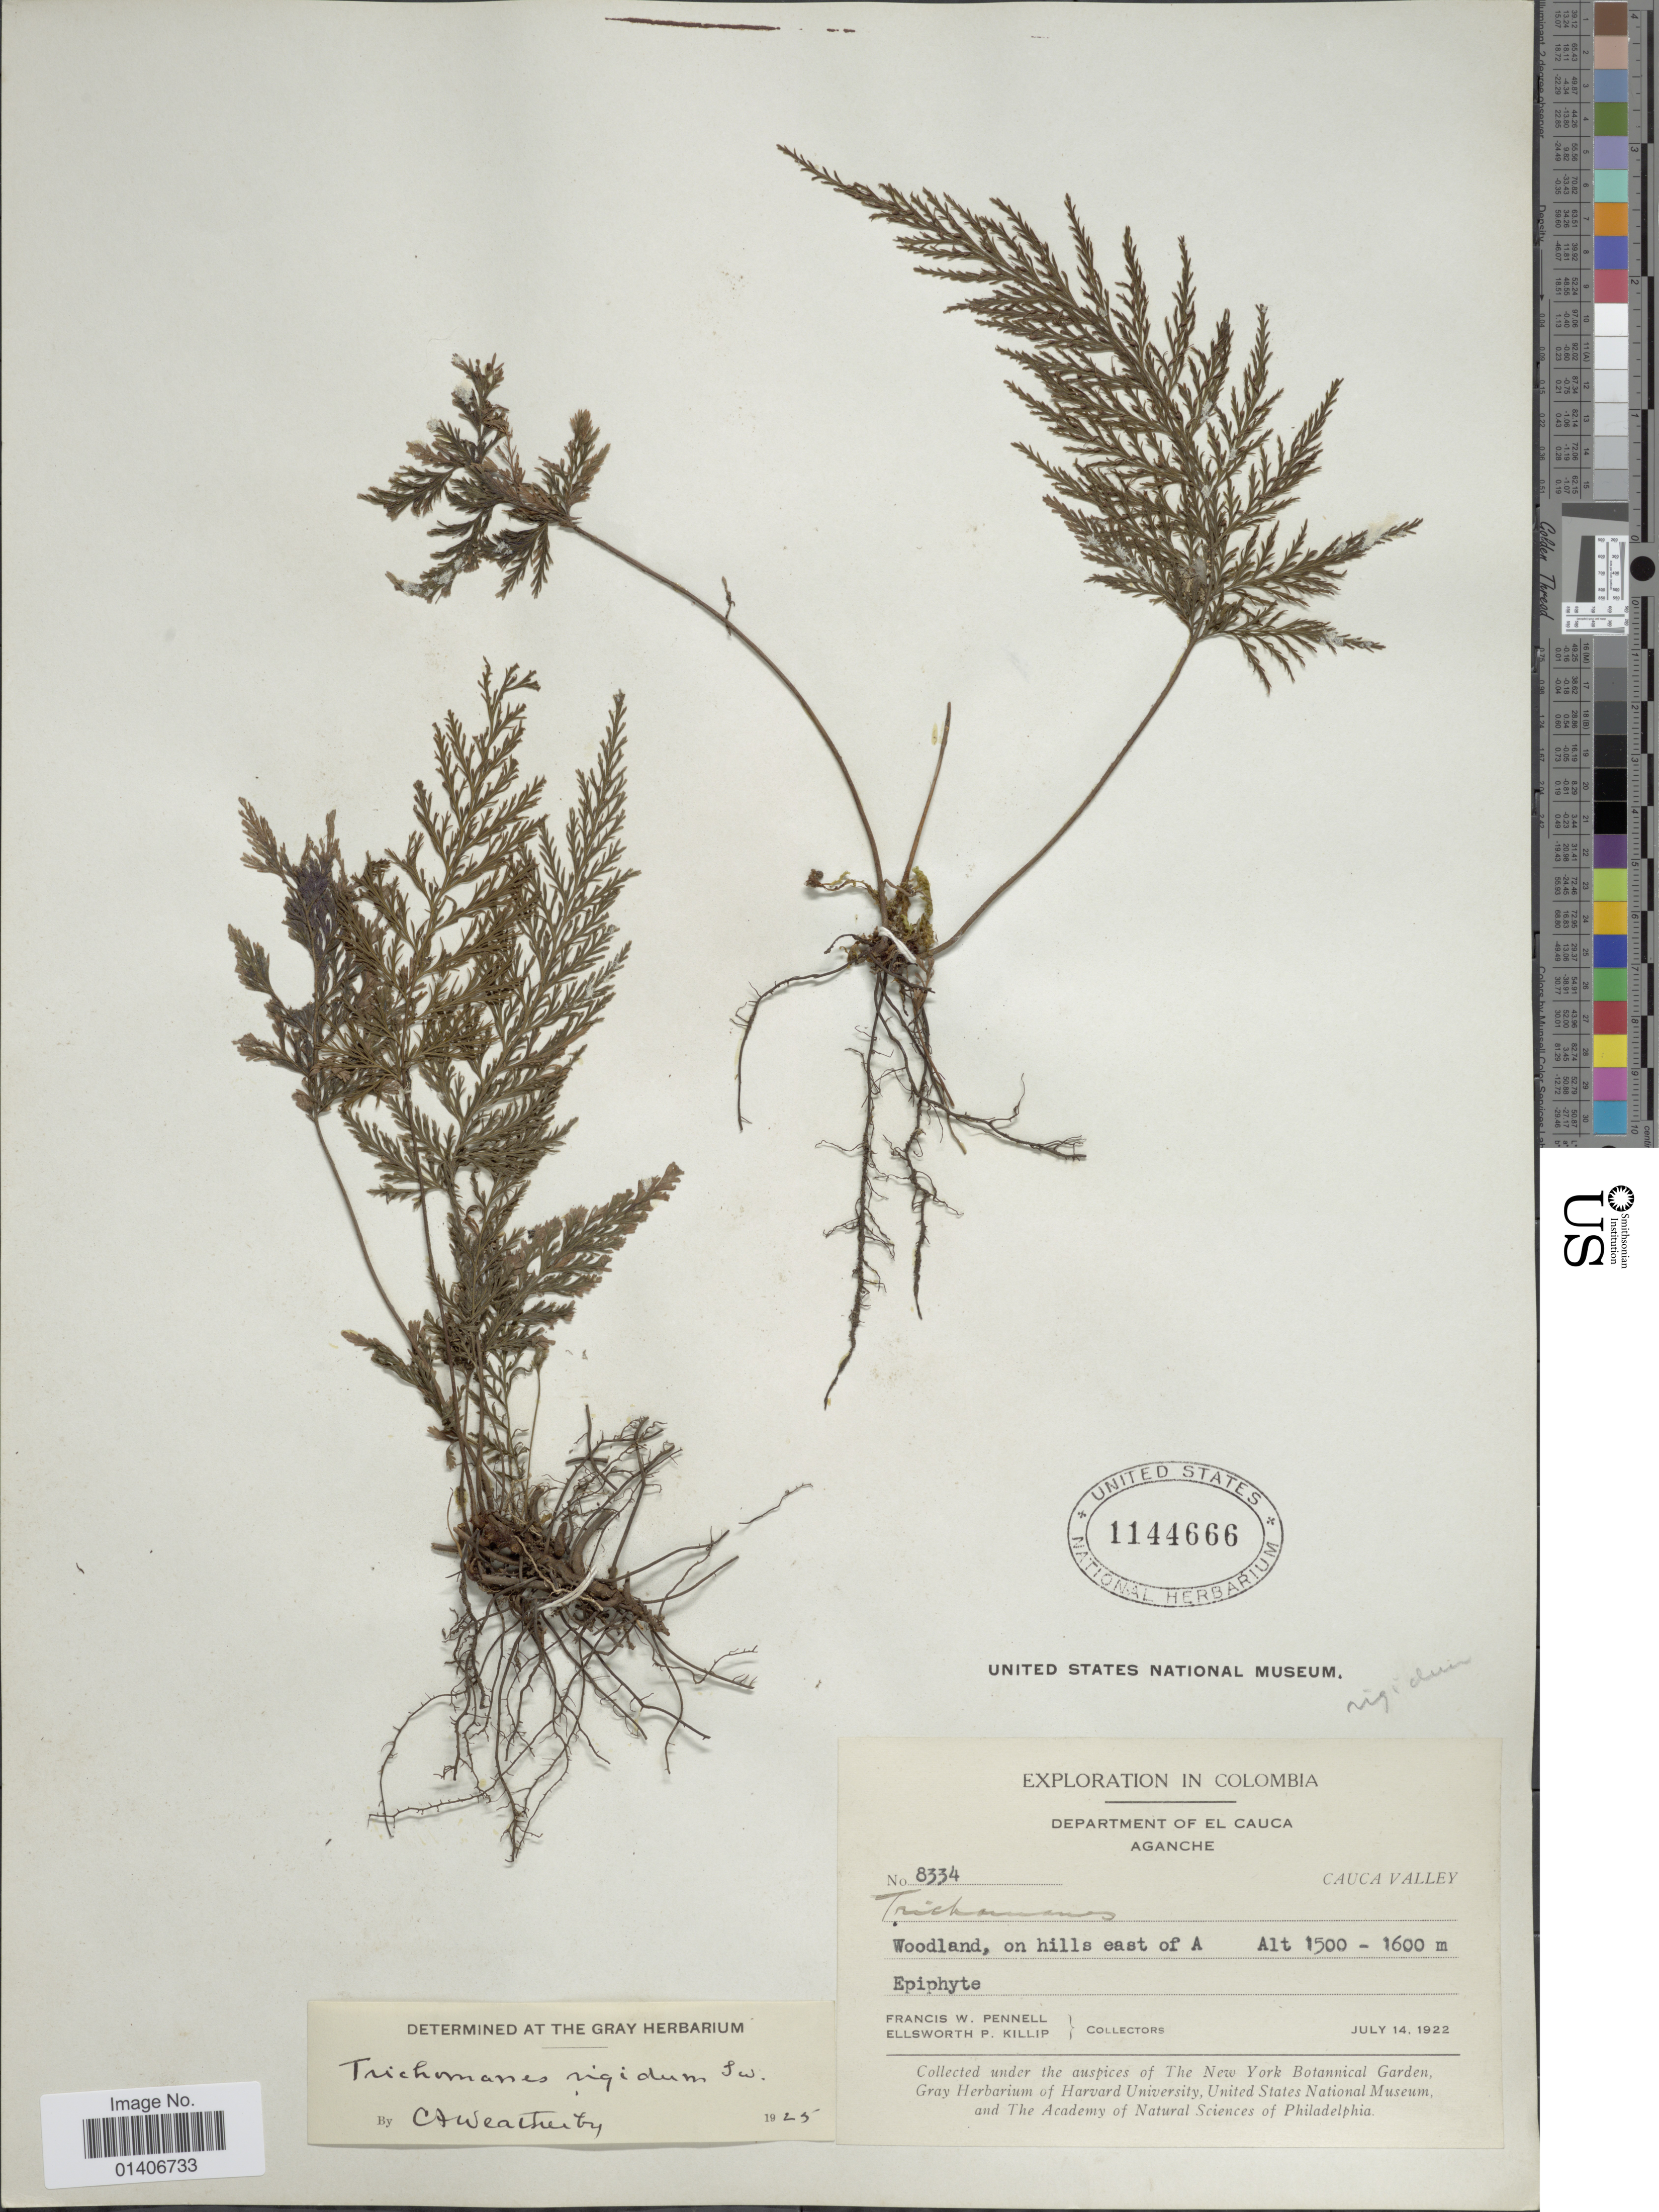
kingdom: Plantae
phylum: Tracheophyta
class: Polypodiopsida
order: Hymenophyllales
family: Hymenophyllaceae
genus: Abrodictyum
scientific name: Abrodictyum rigidum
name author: (Sw.) Ebihara & Dubuisson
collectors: F. W. Pennell & E. P. Killip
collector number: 8334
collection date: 1922-07-14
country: Colombia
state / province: Cauca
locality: Department of El Cauca Aganche, cauca Valley, Woodland, on hills east of A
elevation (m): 1500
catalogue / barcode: US 1144666